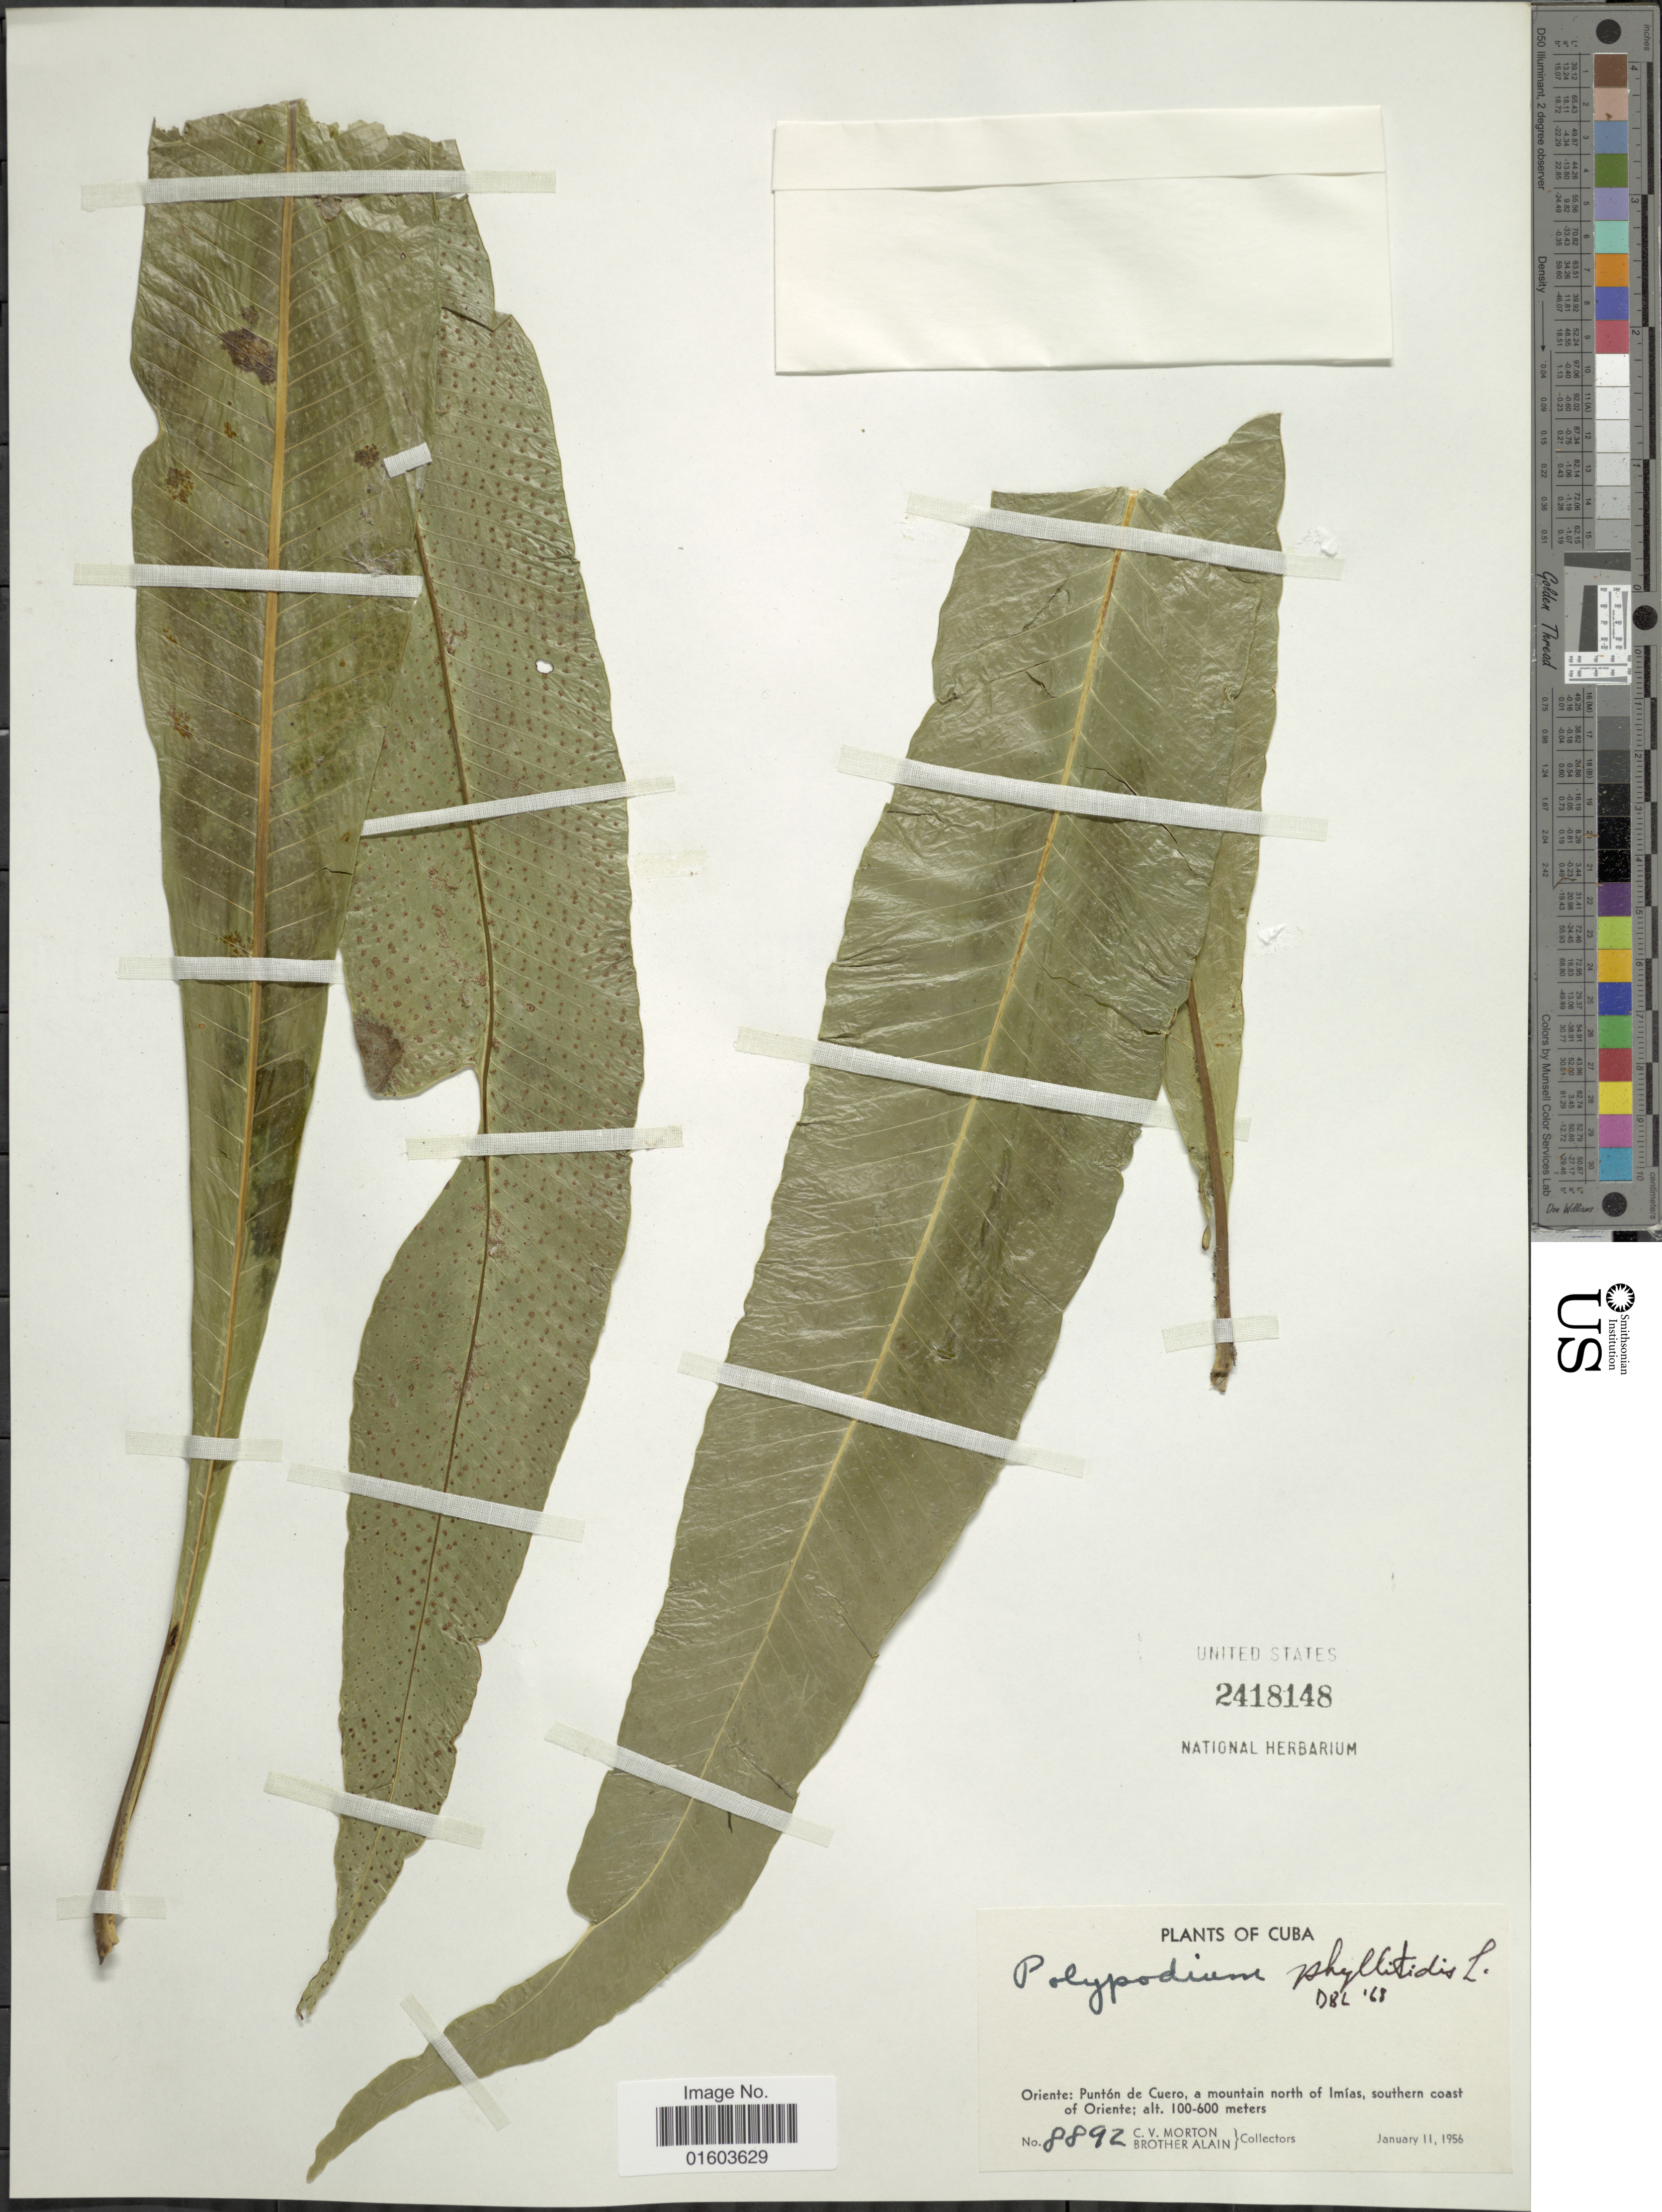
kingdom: Plantae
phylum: Tracheophyta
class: Polypodiopsida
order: Polypodiales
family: Polypodiaceae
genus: Campyloneurum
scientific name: Campyloneurum phyllitidis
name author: (L.) C. Presl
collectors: C. V. Morton & Bro. Alain - DO NOT USE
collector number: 8892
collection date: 1956-01-11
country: Cuba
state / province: Oriente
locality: Punton de Cuero, a mountain north of Imias, southerb coast of Oriente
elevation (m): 100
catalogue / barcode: US 2418148